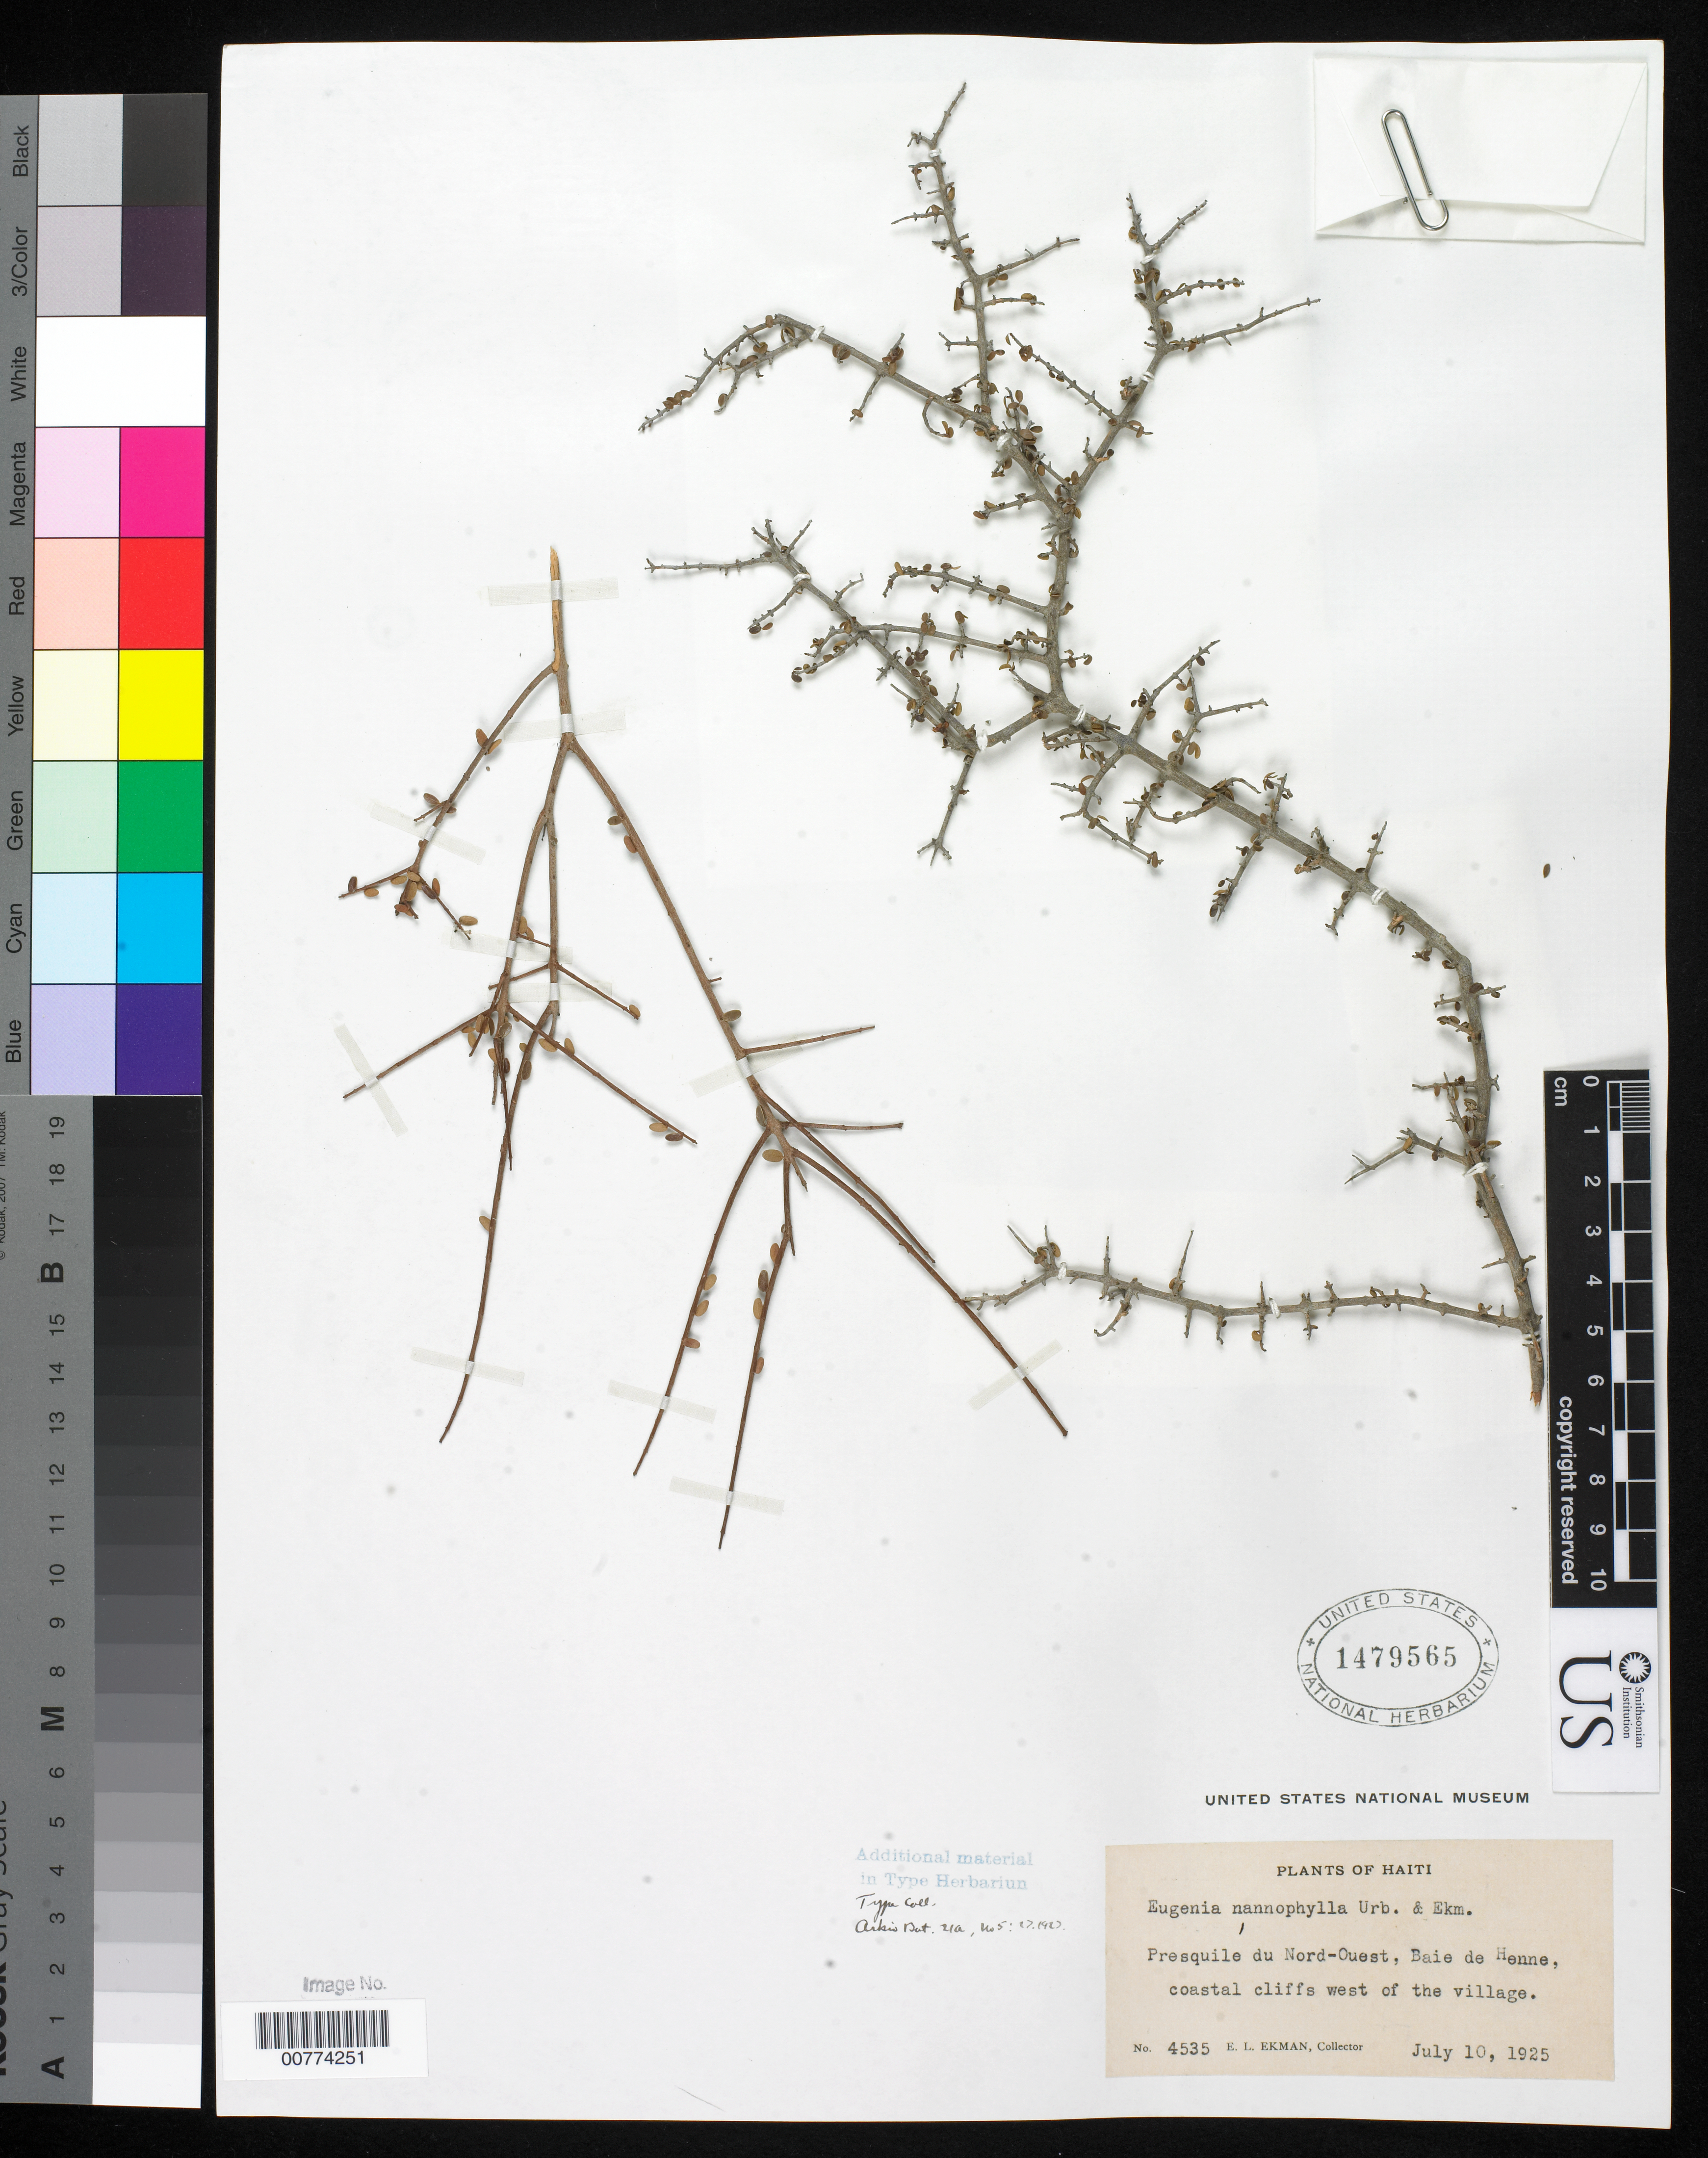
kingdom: Plantae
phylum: Tracheophyta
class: Magnoliopsida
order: Myrtales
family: Myrtaceae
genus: Eugenia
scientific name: Eugenia nannophylla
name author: Urb. & Ekman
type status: Isotype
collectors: E. L. Ekman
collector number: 4535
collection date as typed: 10 Jul 1925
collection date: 1925-07-10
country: Haiti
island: Hispaniola Island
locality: Presquile du Nord-Ouest, Baie de Henne, coastal cliffs west of the village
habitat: Coastal cliffs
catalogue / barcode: US 1479565